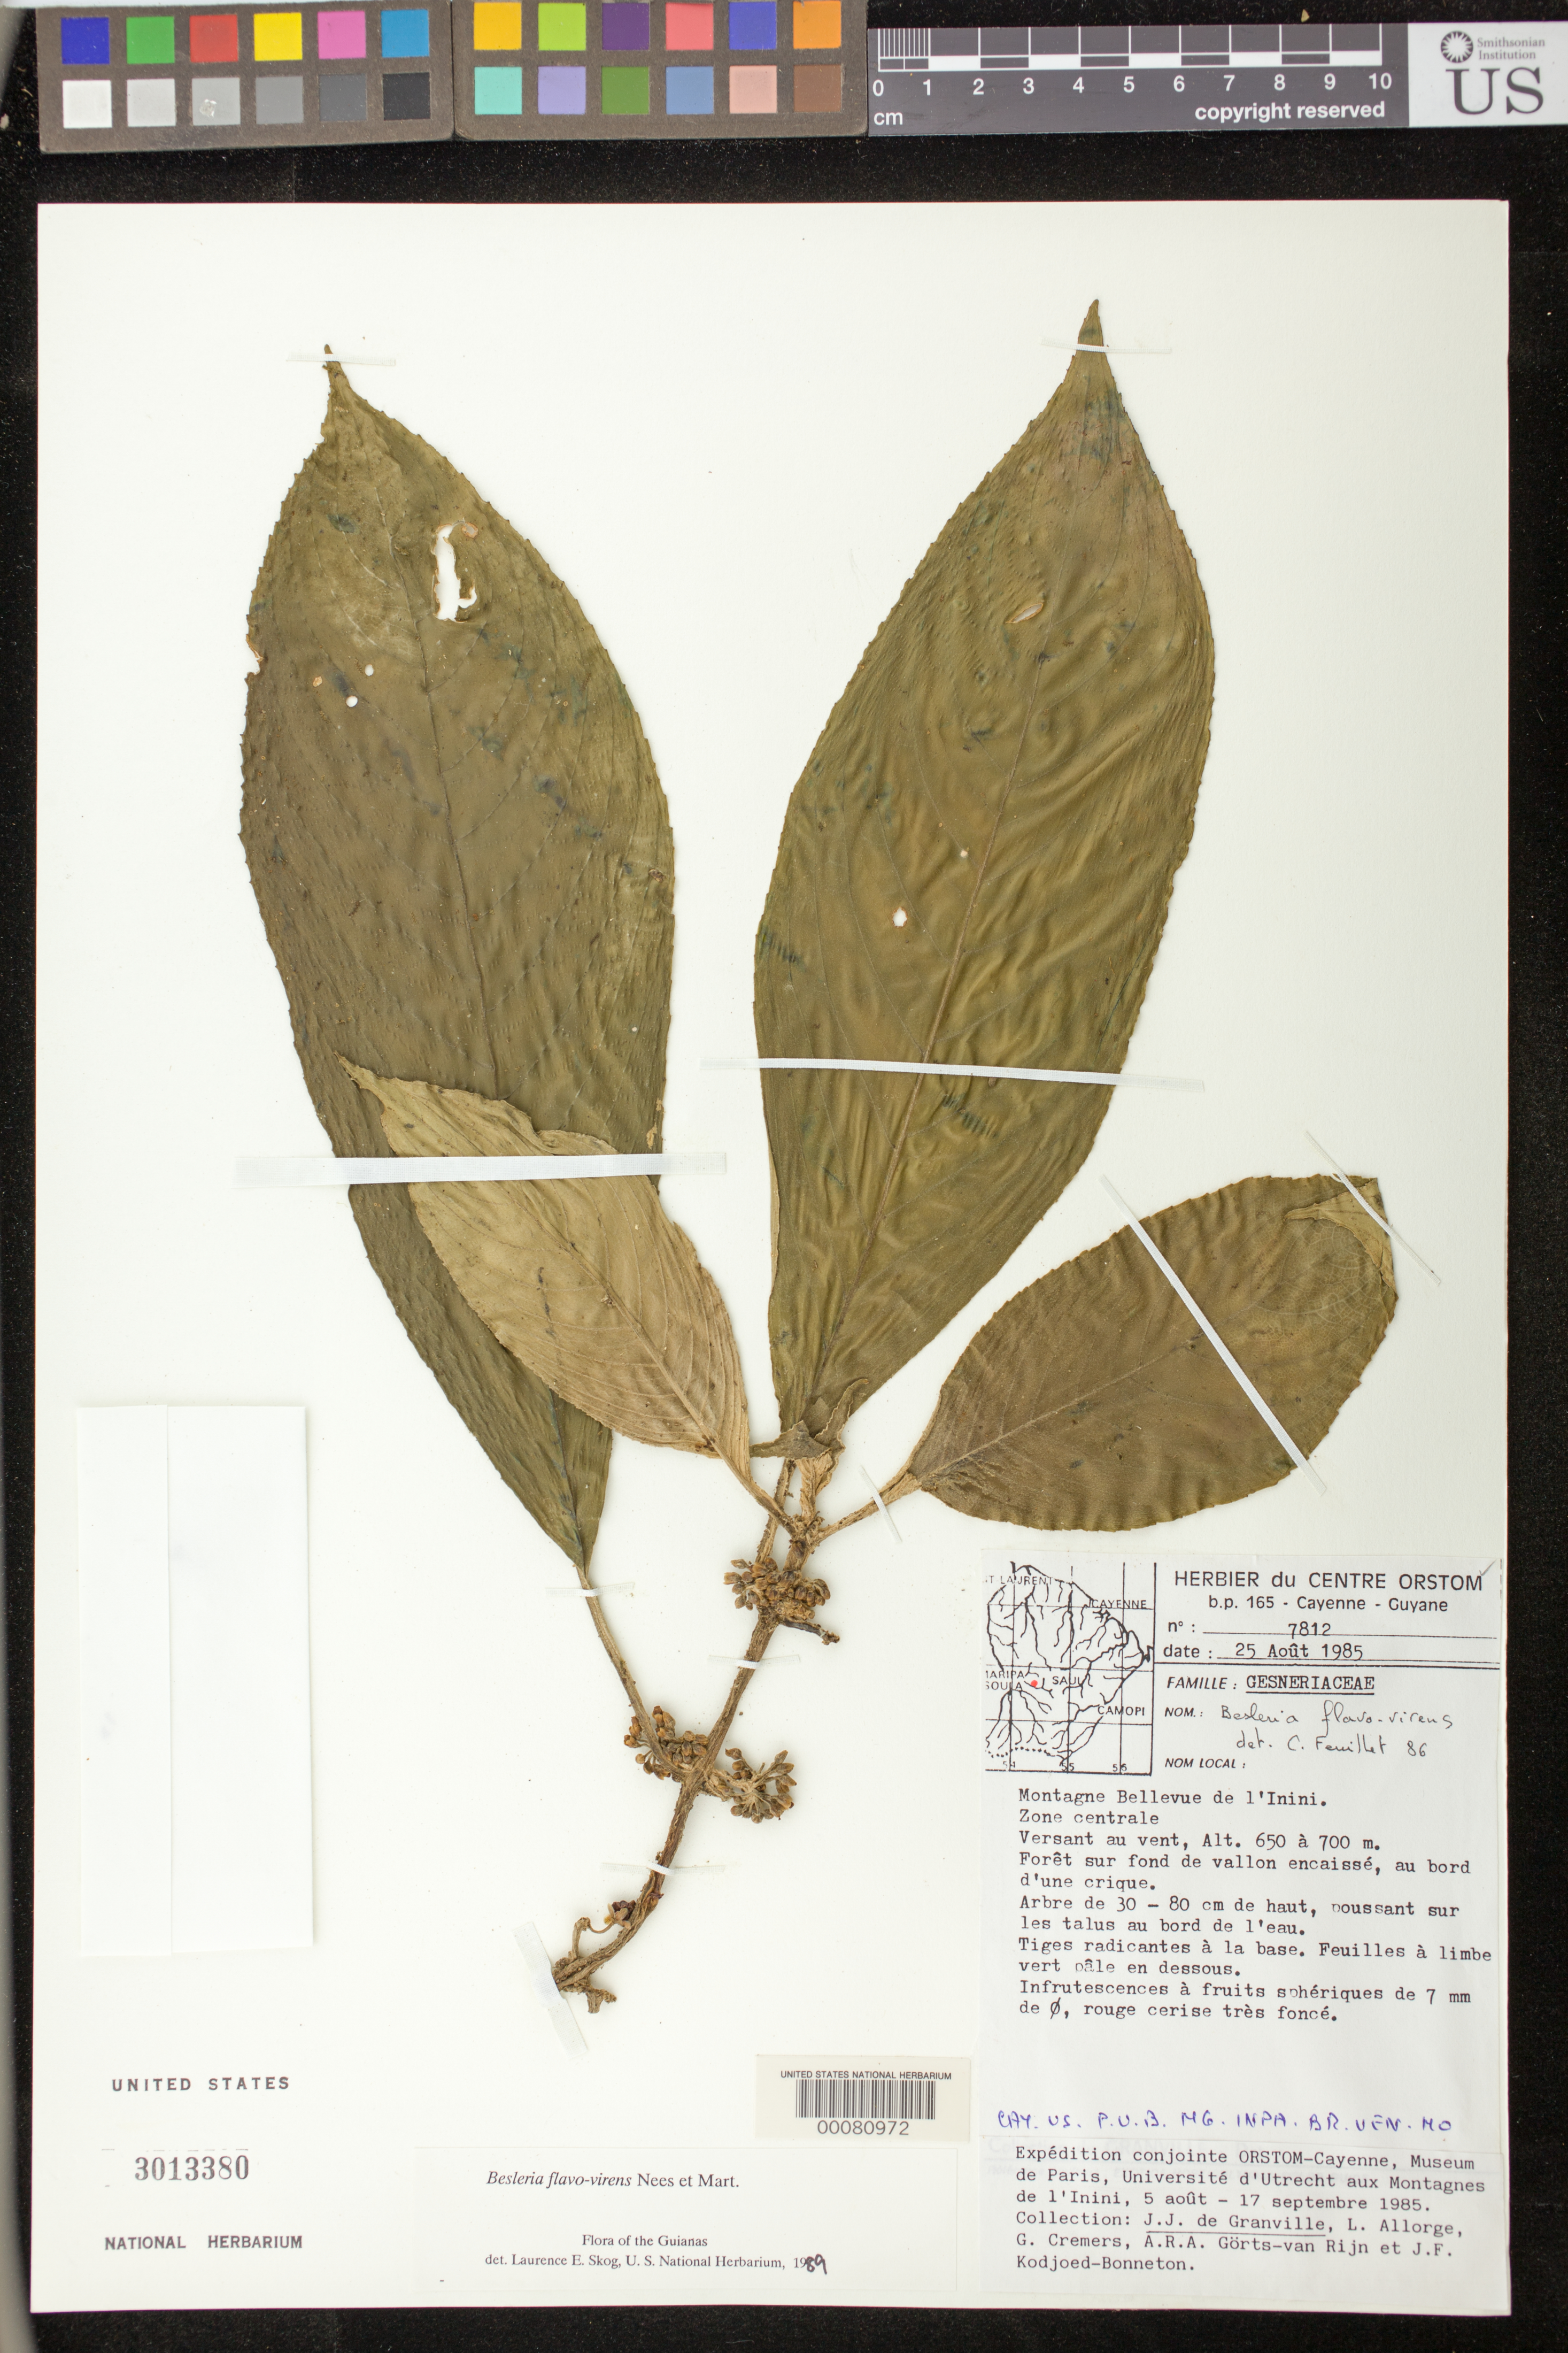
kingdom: Plantae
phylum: Tracheophyta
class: Magnoliopsida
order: Lamiales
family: Gesneriaceae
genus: Besleria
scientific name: Besleria flavo-virens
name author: Nees & Mart.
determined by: Skog, Laurence E.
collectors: J.-J. de Granville, L. Allorge, G. Cremers, A. .R. A. Görts-van Rijn & J. Kodjoed-Bonneton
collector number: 7812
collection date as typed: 25 Aug 1985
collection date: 1985-08-25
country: French Guiana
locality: Montagne Bellevue de l'Inini, zone centrale, versant au vent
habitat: Forêt sur fond de vallon encaissé, au bord d'une crique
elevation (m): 650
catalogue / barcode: US 3013380